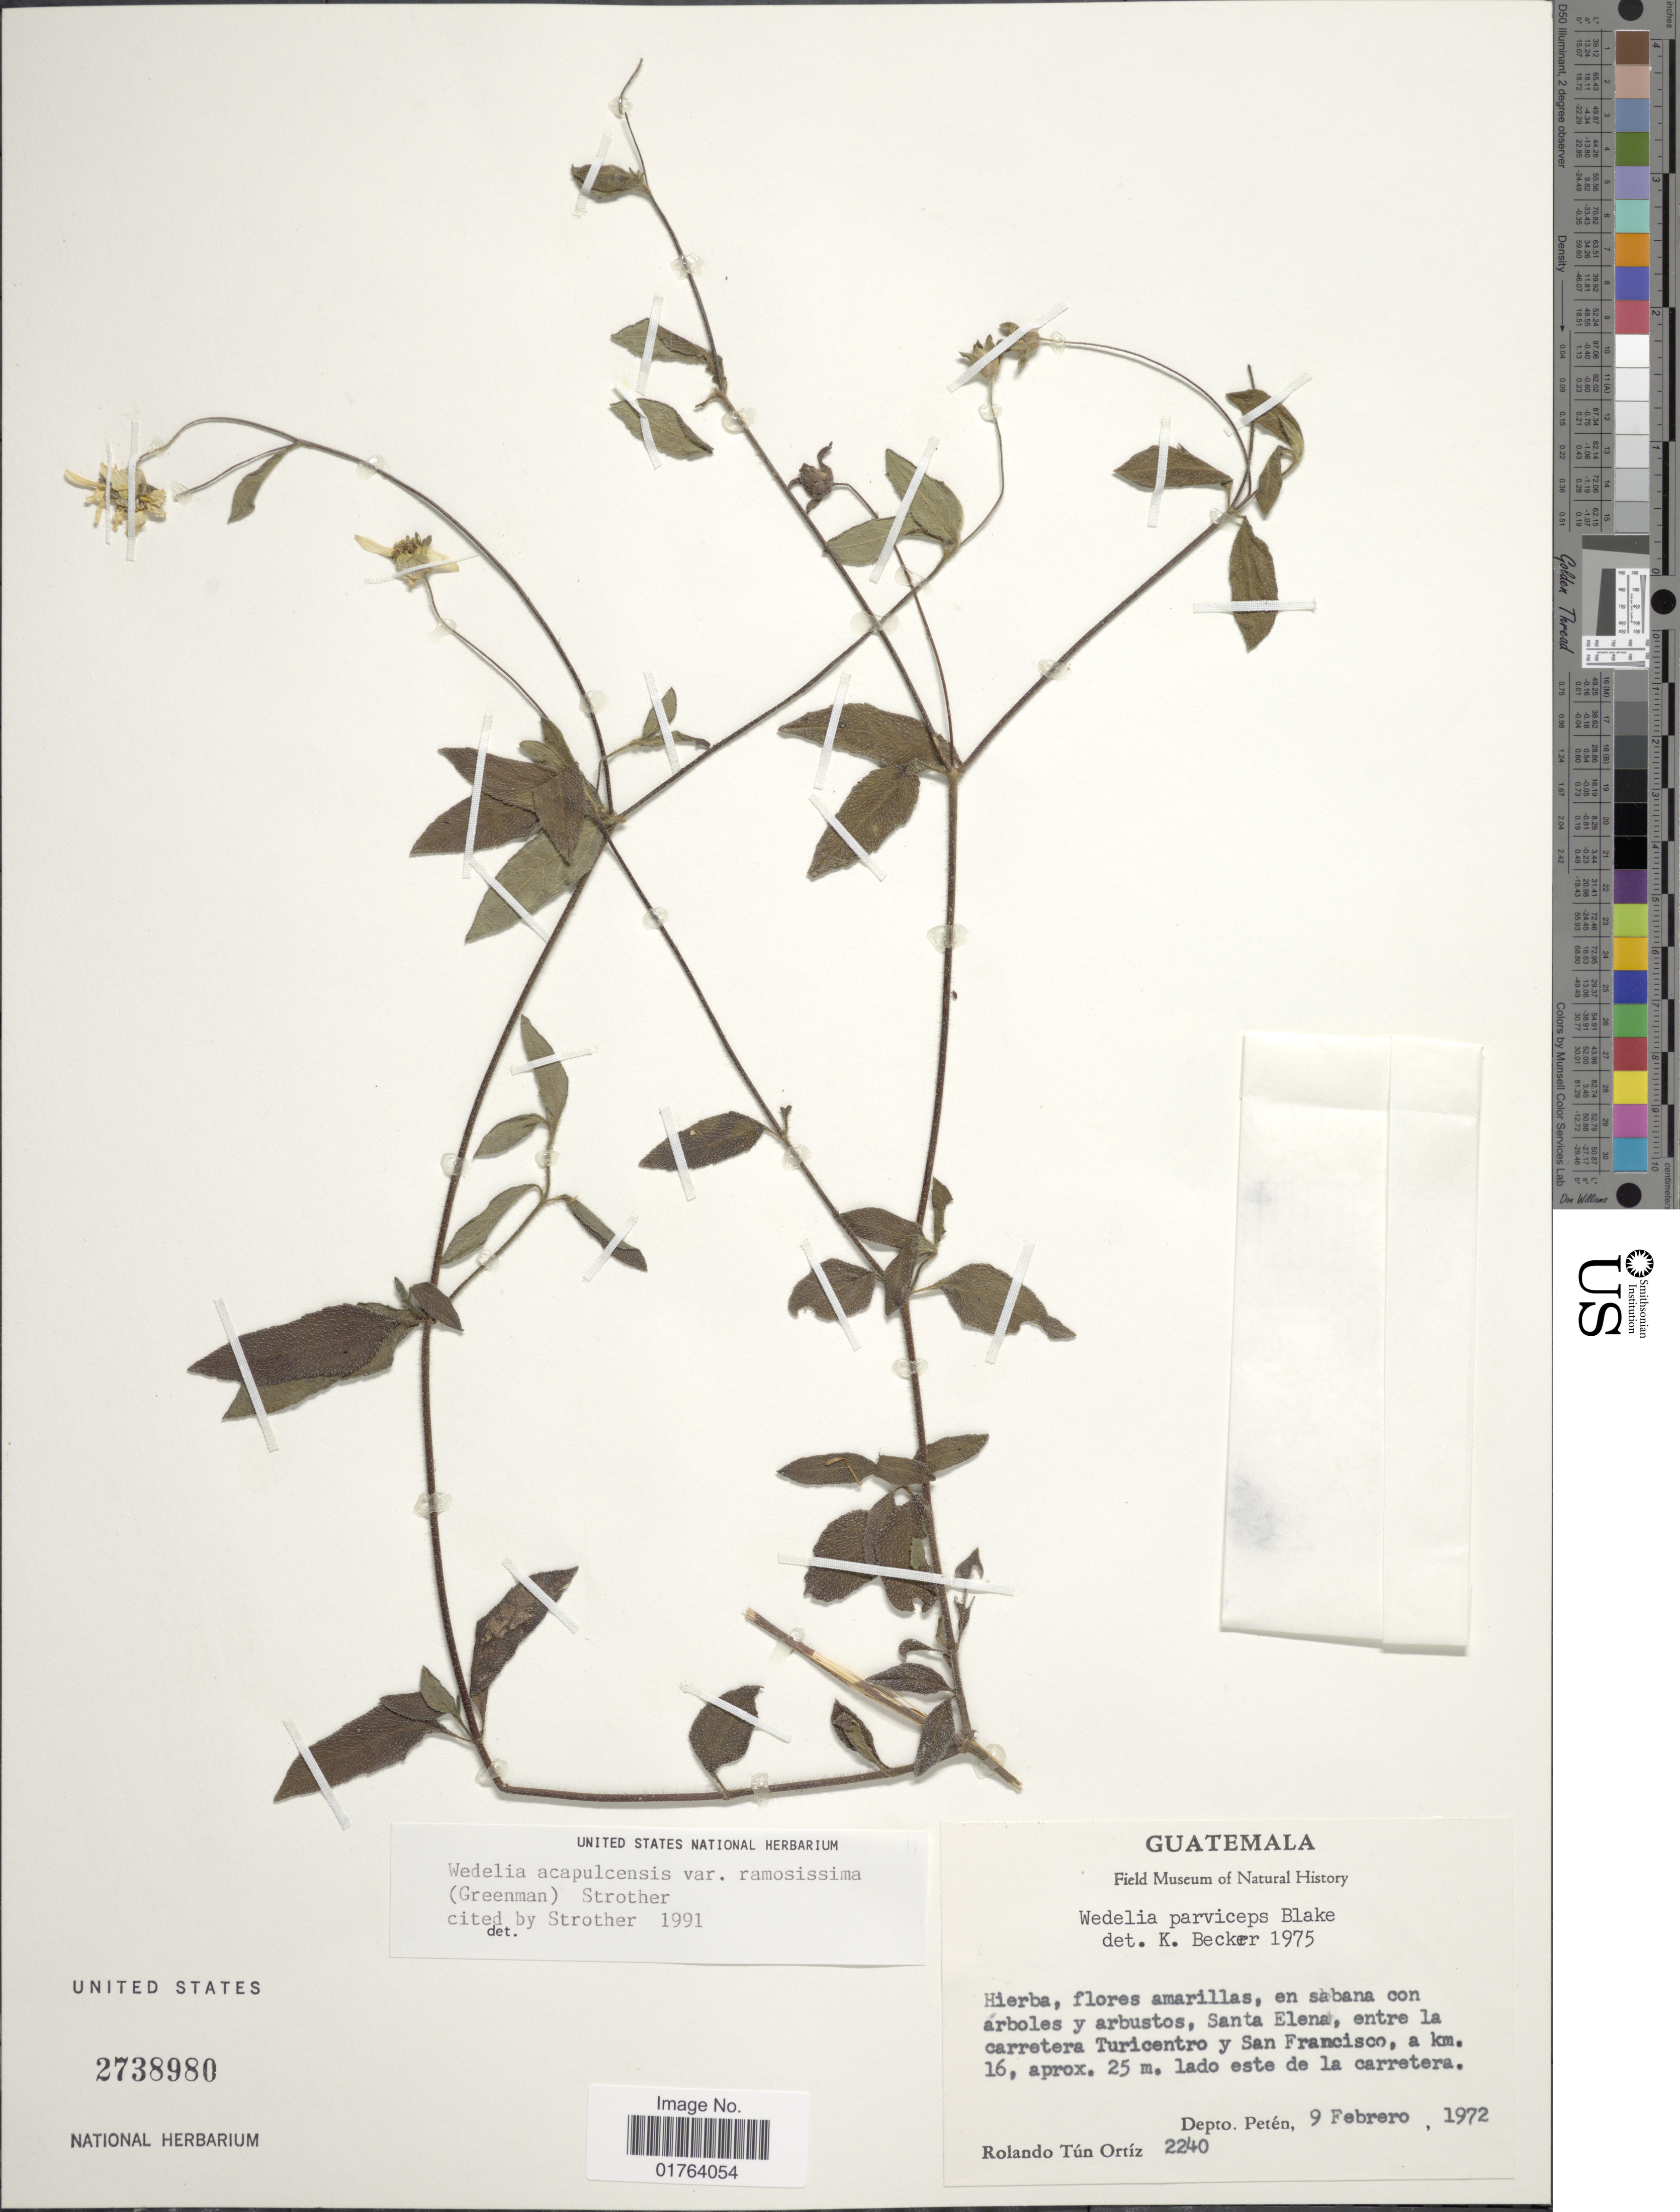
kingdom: Plantae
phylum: Tracheophyta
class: Magnoliopsida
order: Asterales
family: Asteraceae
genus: Wedelia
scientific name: Wedelia acapulcensis var. ramosissima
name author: (Greenm.) Strother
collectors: R. T. Ortíz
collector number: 2240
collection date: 1972-02-09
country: Guatemala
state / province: El Petén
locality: Santa Elena, entre la carretera Turicentro y San Francisco, a km. 16. aprox. 25 m lado este de la carretera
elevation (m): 25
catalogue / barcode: US 2738980